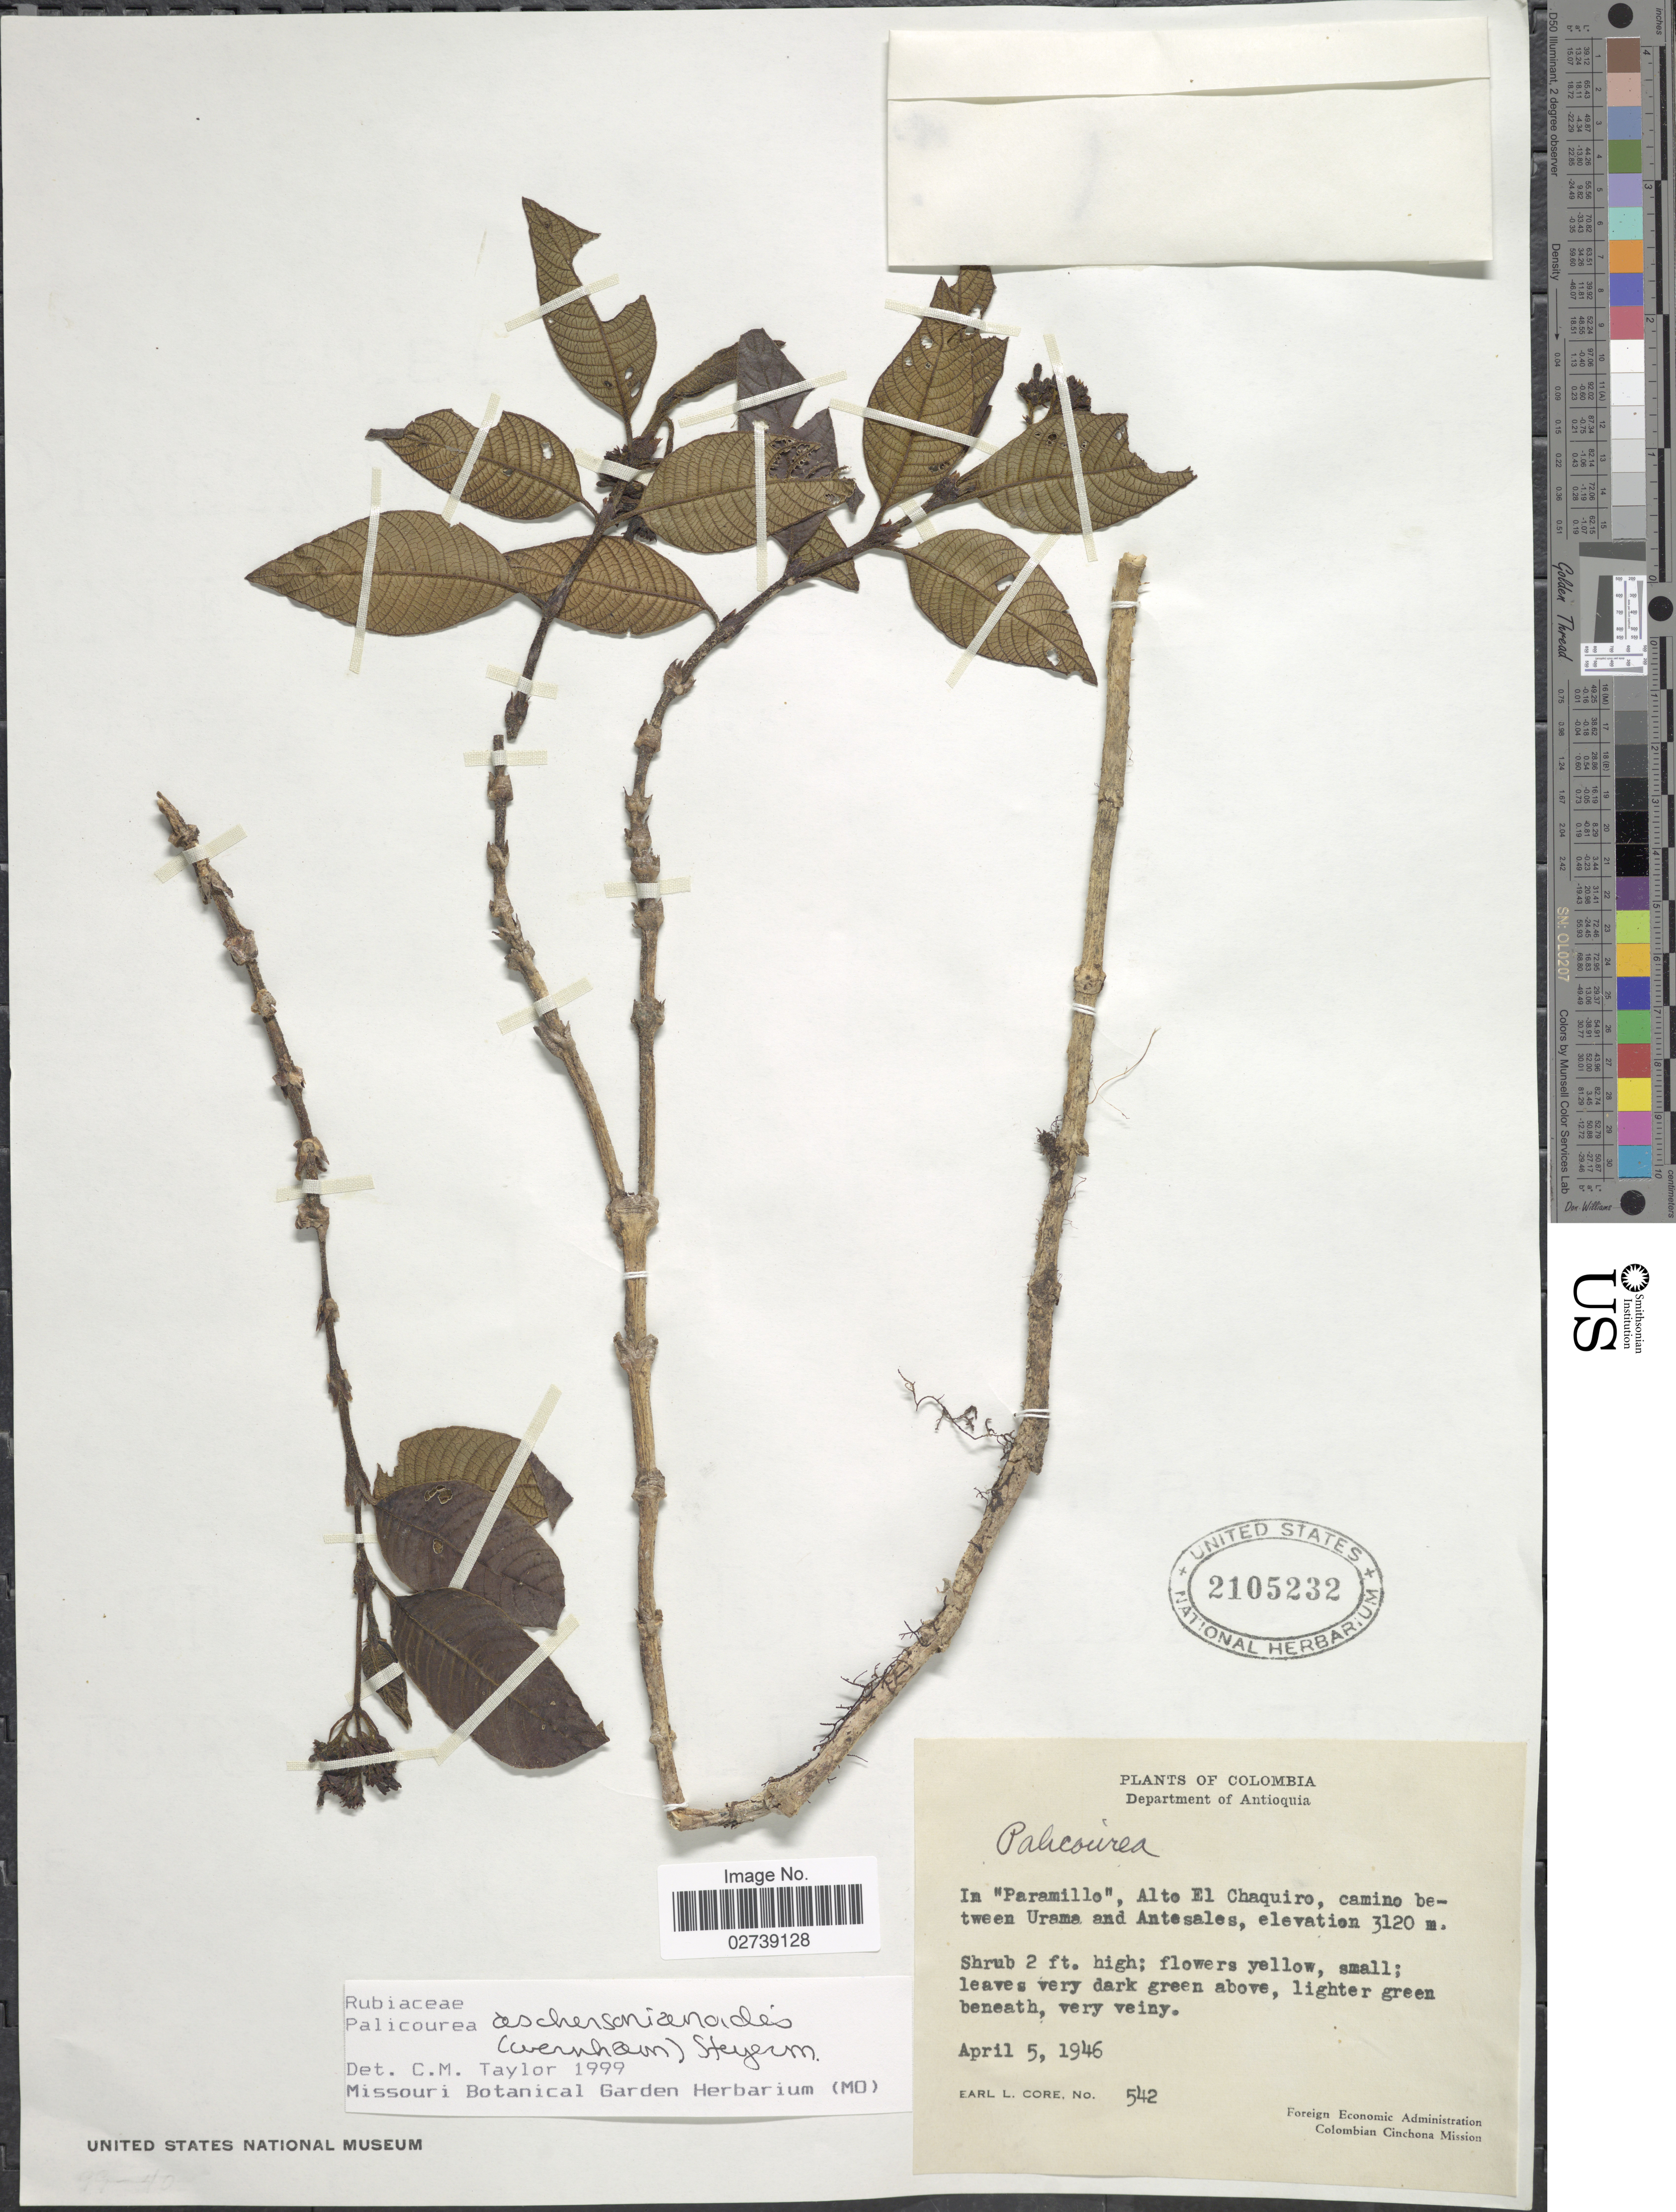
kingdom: Plantae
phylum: Tracheophyta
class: Magnoliopsida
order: Gentianales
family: Rubiaceae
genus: Palicourea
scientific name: Palicourea aschersonianoides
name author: Steyerm.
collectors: E. L. Core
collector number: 542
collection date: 1946-04-05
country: Colombia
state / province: Antioquia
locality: In "Paramillo", Alto El Chaquiro, camino between Urama and Antesales.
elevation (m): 3120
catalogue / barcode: US 2105232